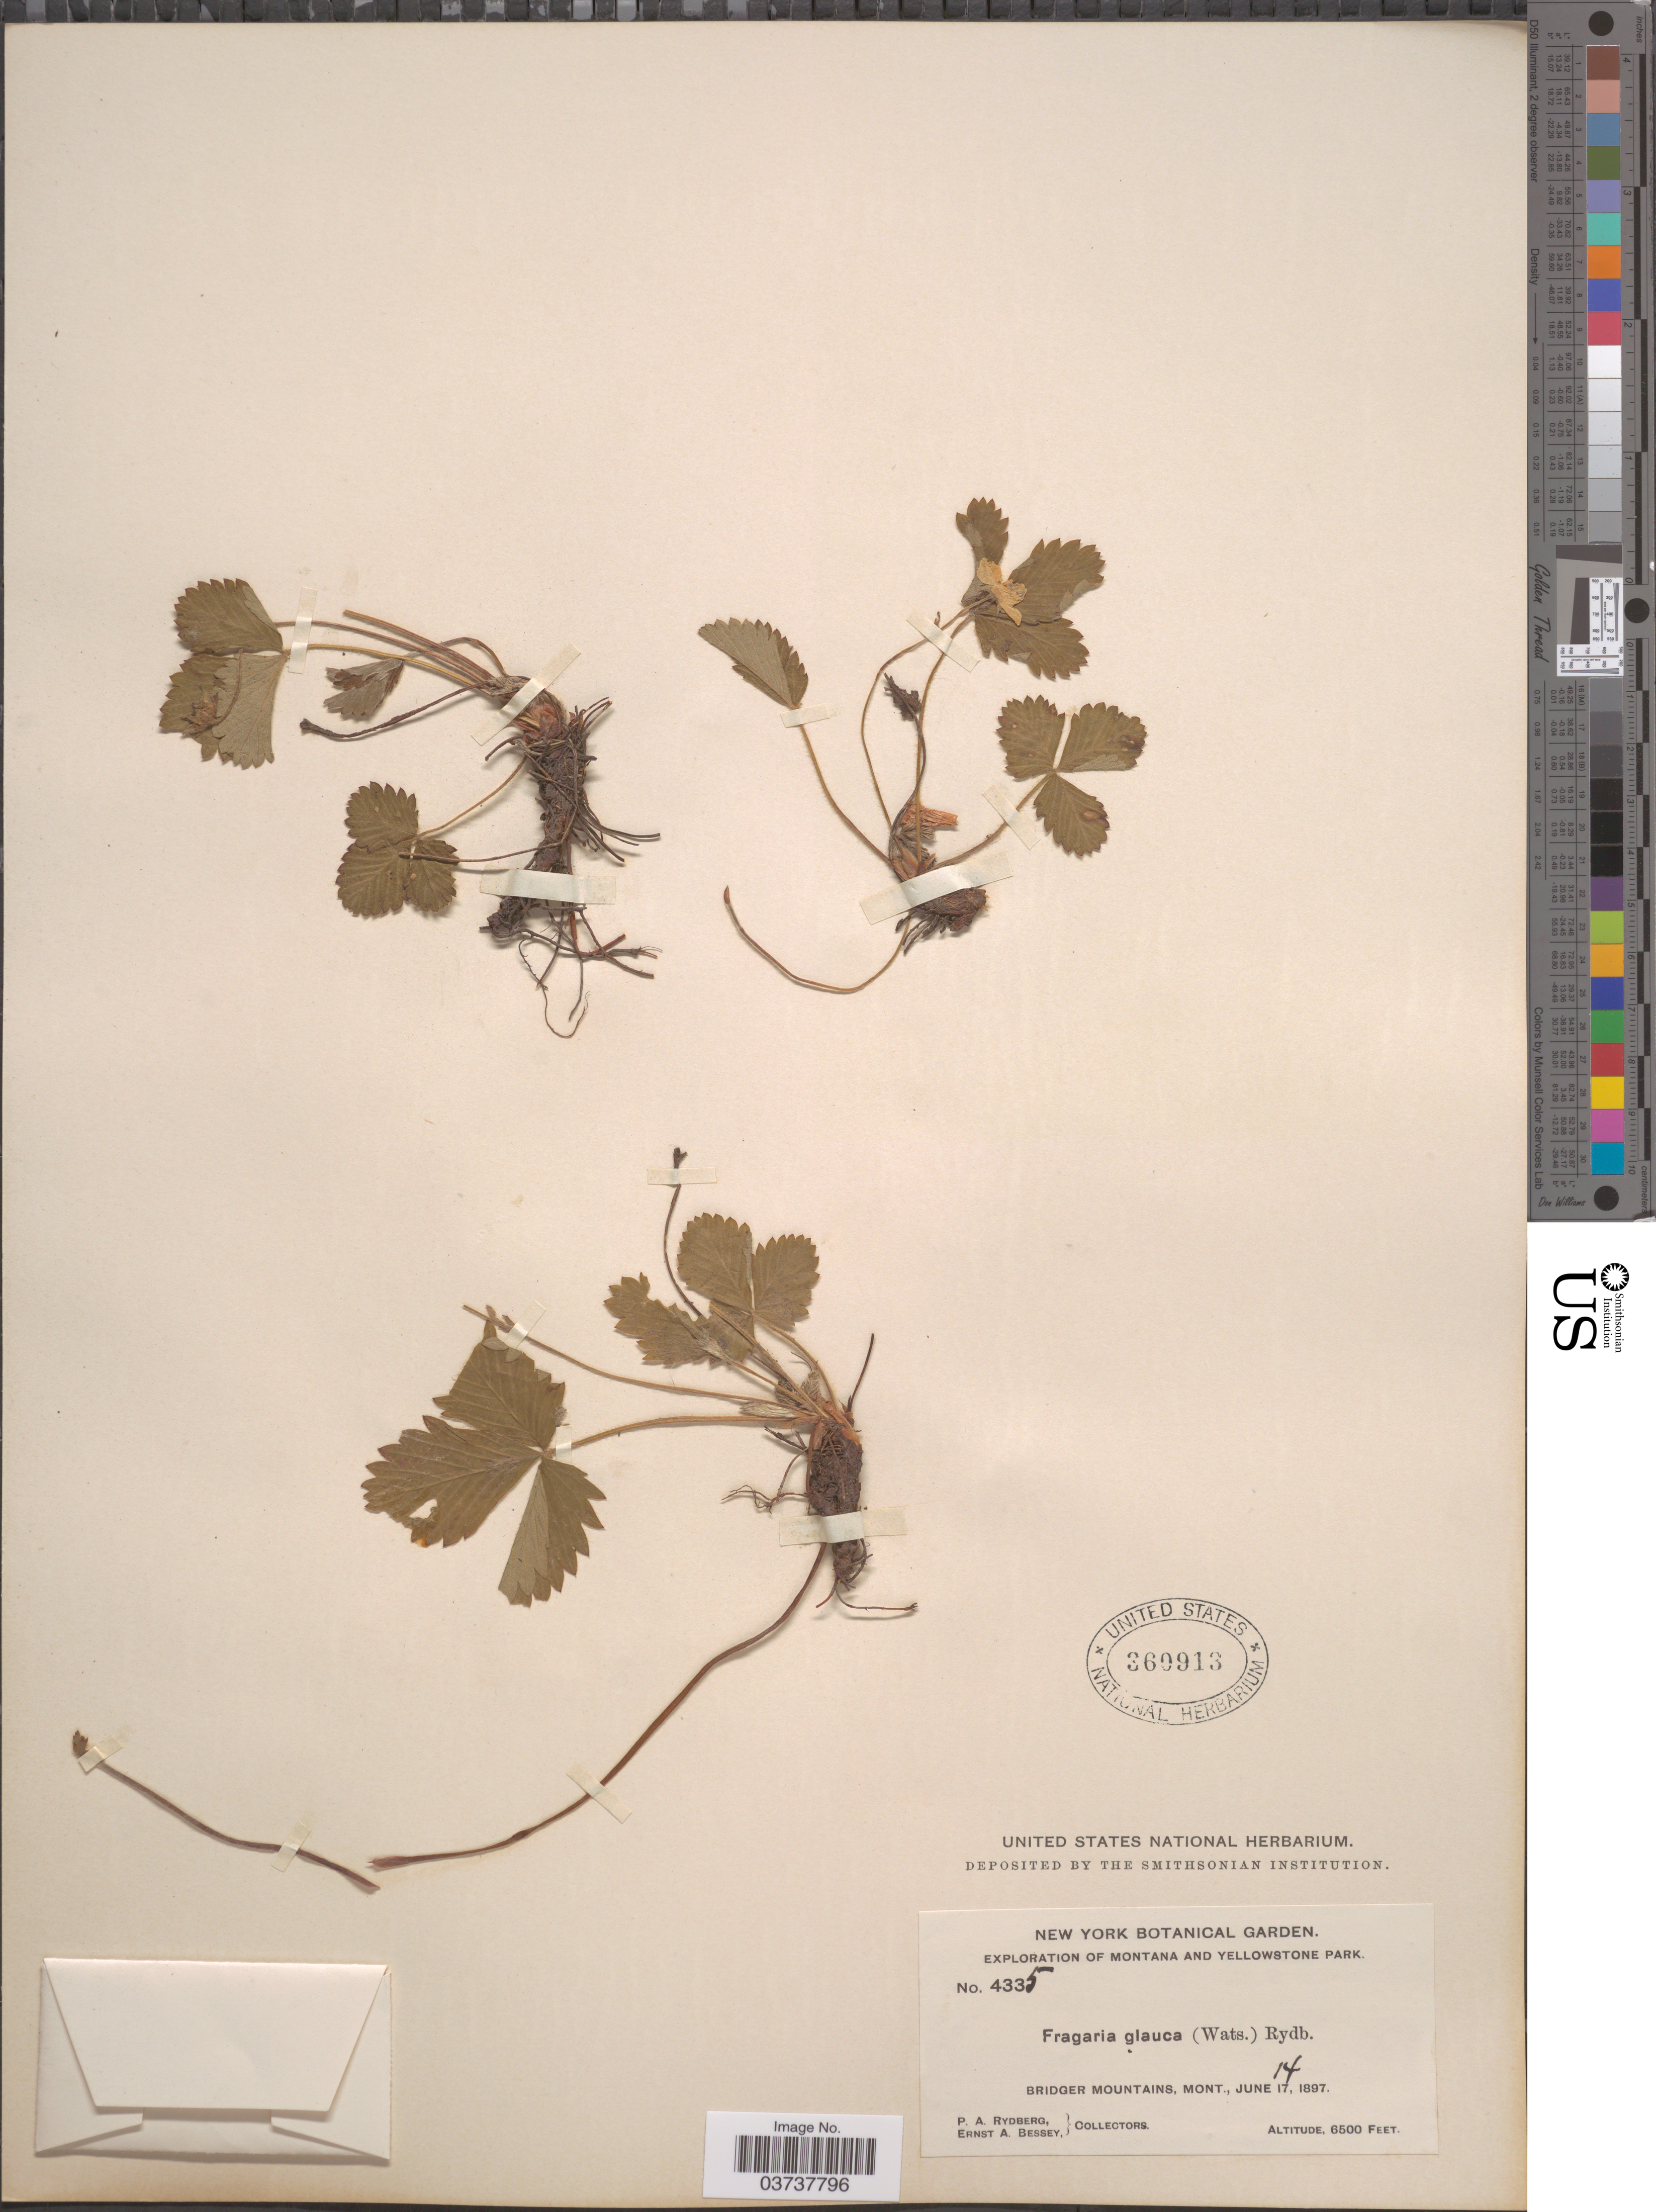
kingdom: Plantae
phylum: Tracheophyta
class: Magnoliopsida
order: Rosales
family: Rosaceae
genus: Fragaria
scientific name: Fragaria virginiana subsp. glauca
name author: (S. Watson) Staudt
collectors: P. A. Rydberg & E. A. Bessey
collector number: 4335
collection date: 1897-06-14/1897-06-17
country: United States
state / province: Montana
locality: Bridger Mountains.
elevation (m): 1981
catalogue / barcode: US 360913